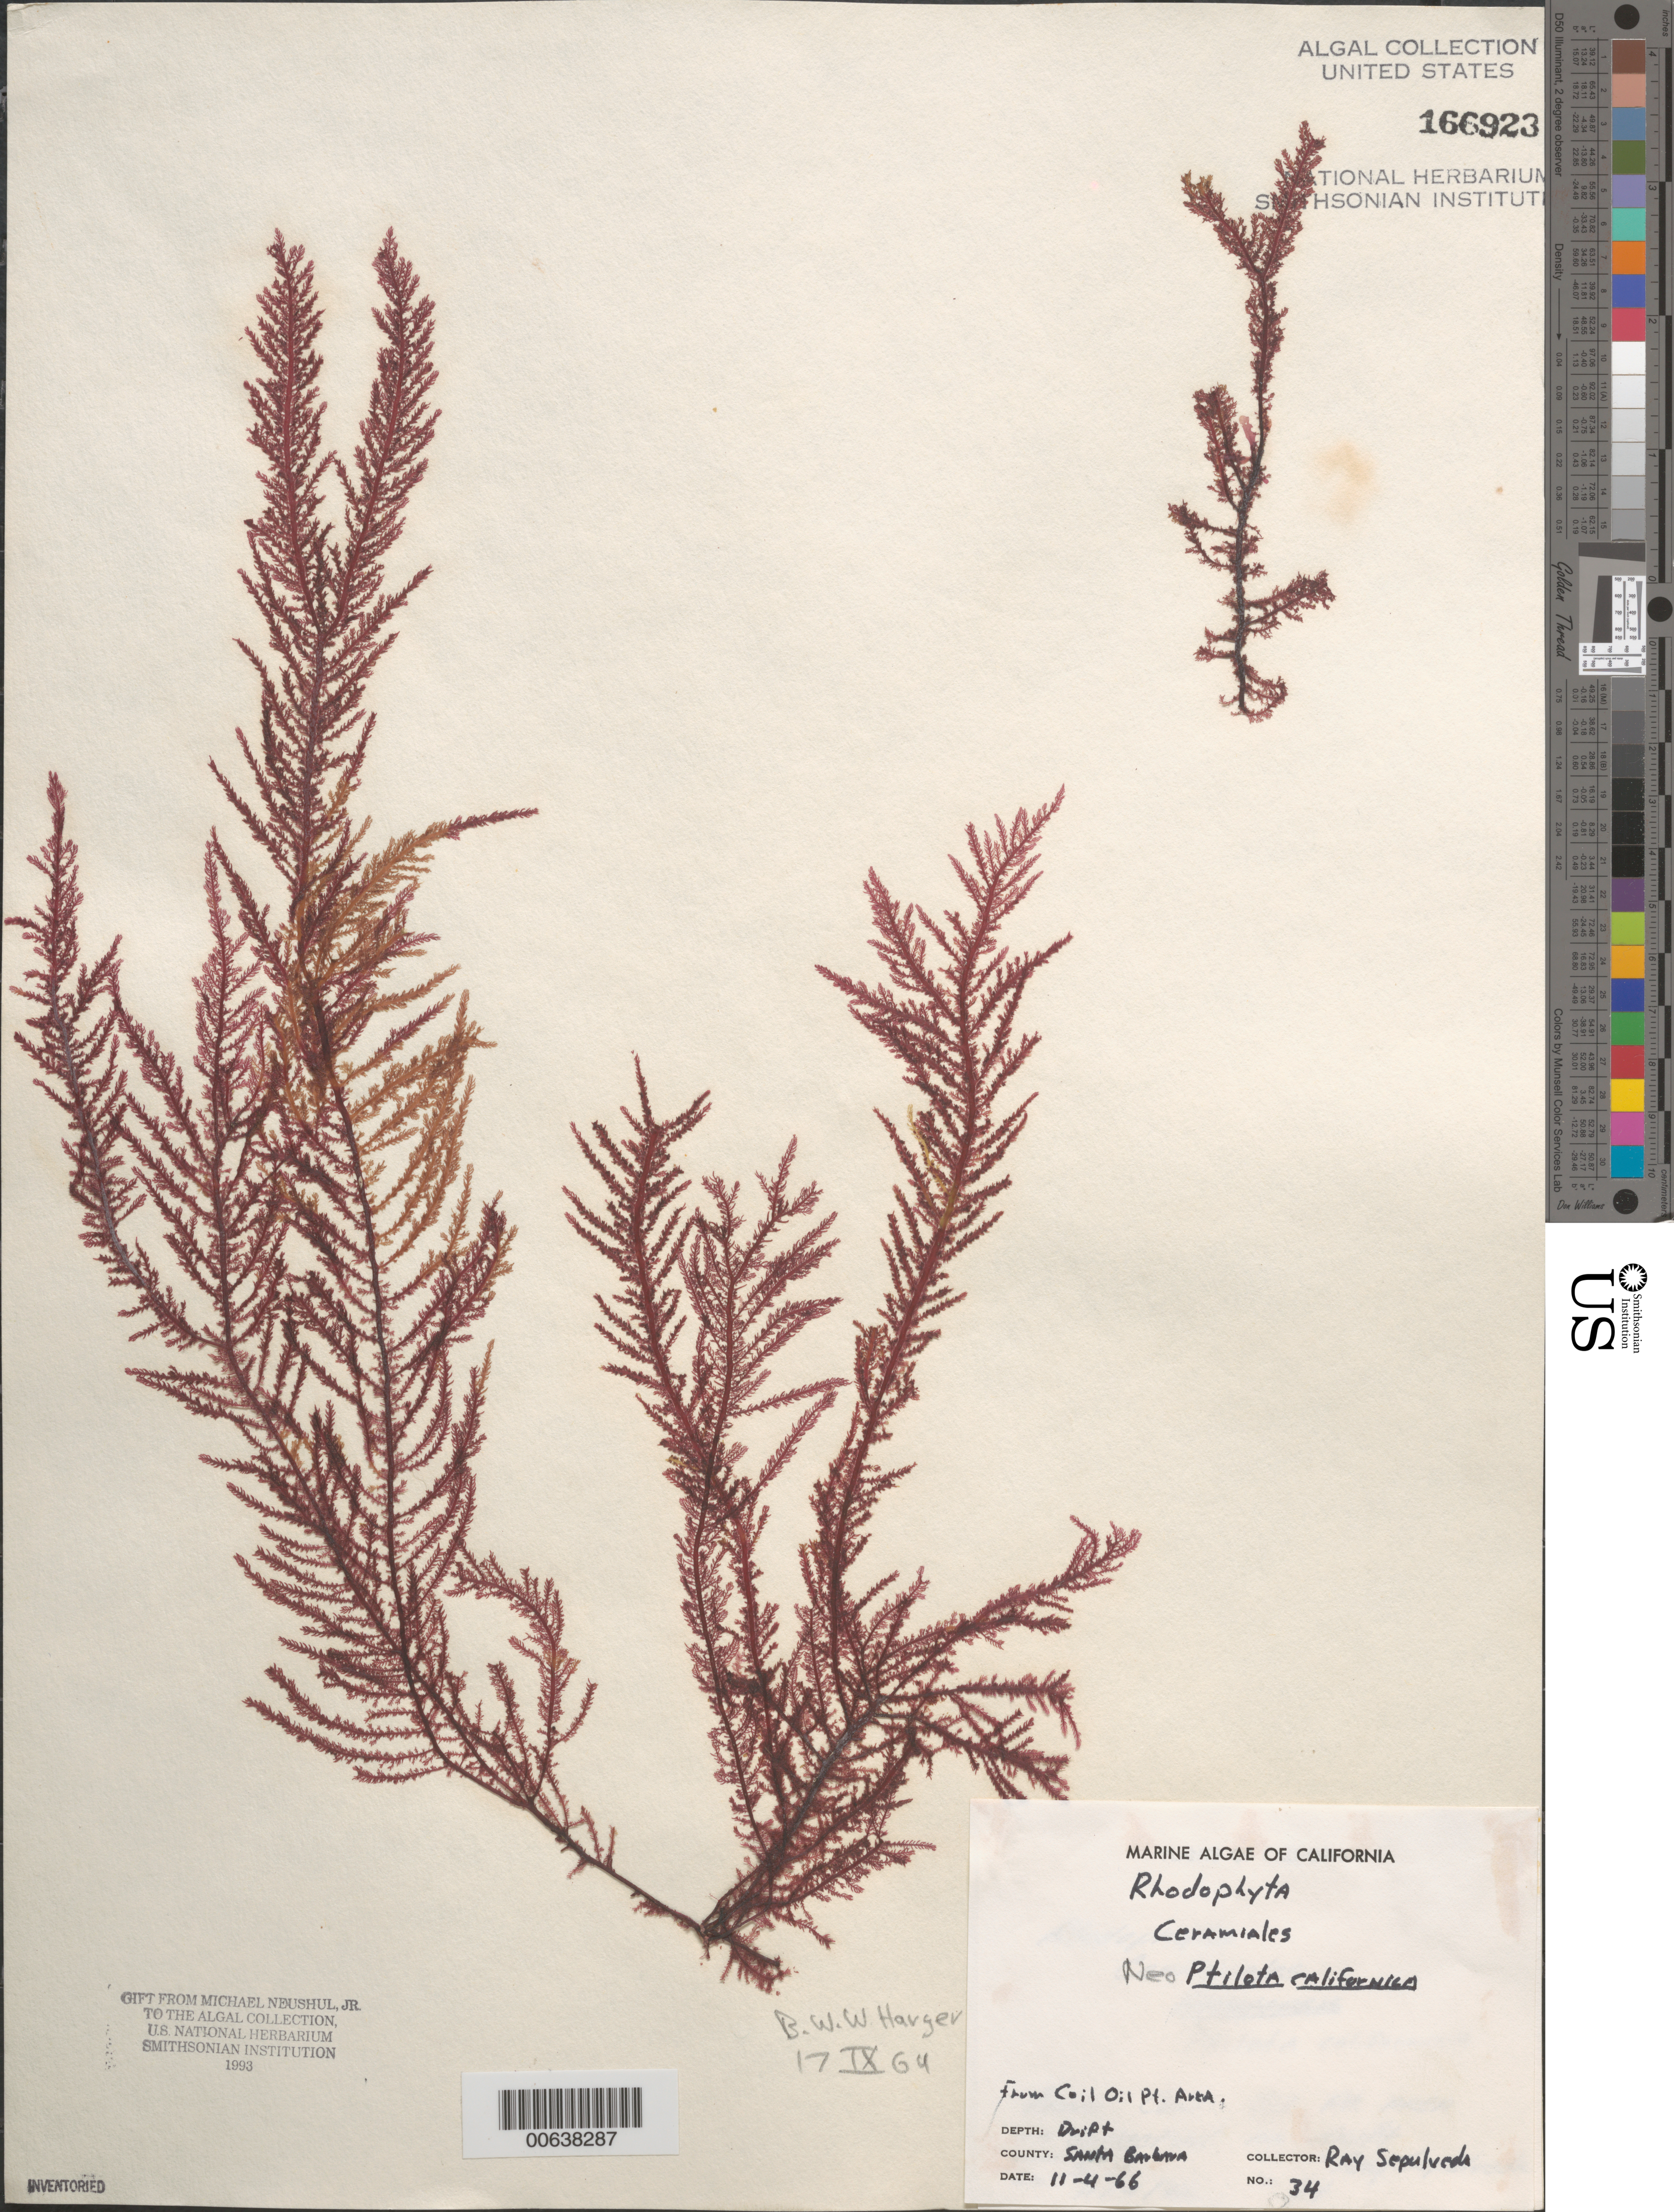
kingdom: Plantae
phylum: Rhodophyta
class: Florideophyceae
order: Ceramiales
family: Wrangeliaceae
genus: Ptilota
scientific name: Ptilota densa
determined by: Algae name updating Project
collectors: R. Sepulveda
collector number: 34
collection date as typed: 04 Nov 1966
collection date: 1966-11-04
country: United States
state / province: California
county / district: Santa Barbara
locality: Coal Oil Point area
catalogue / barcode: US 166923